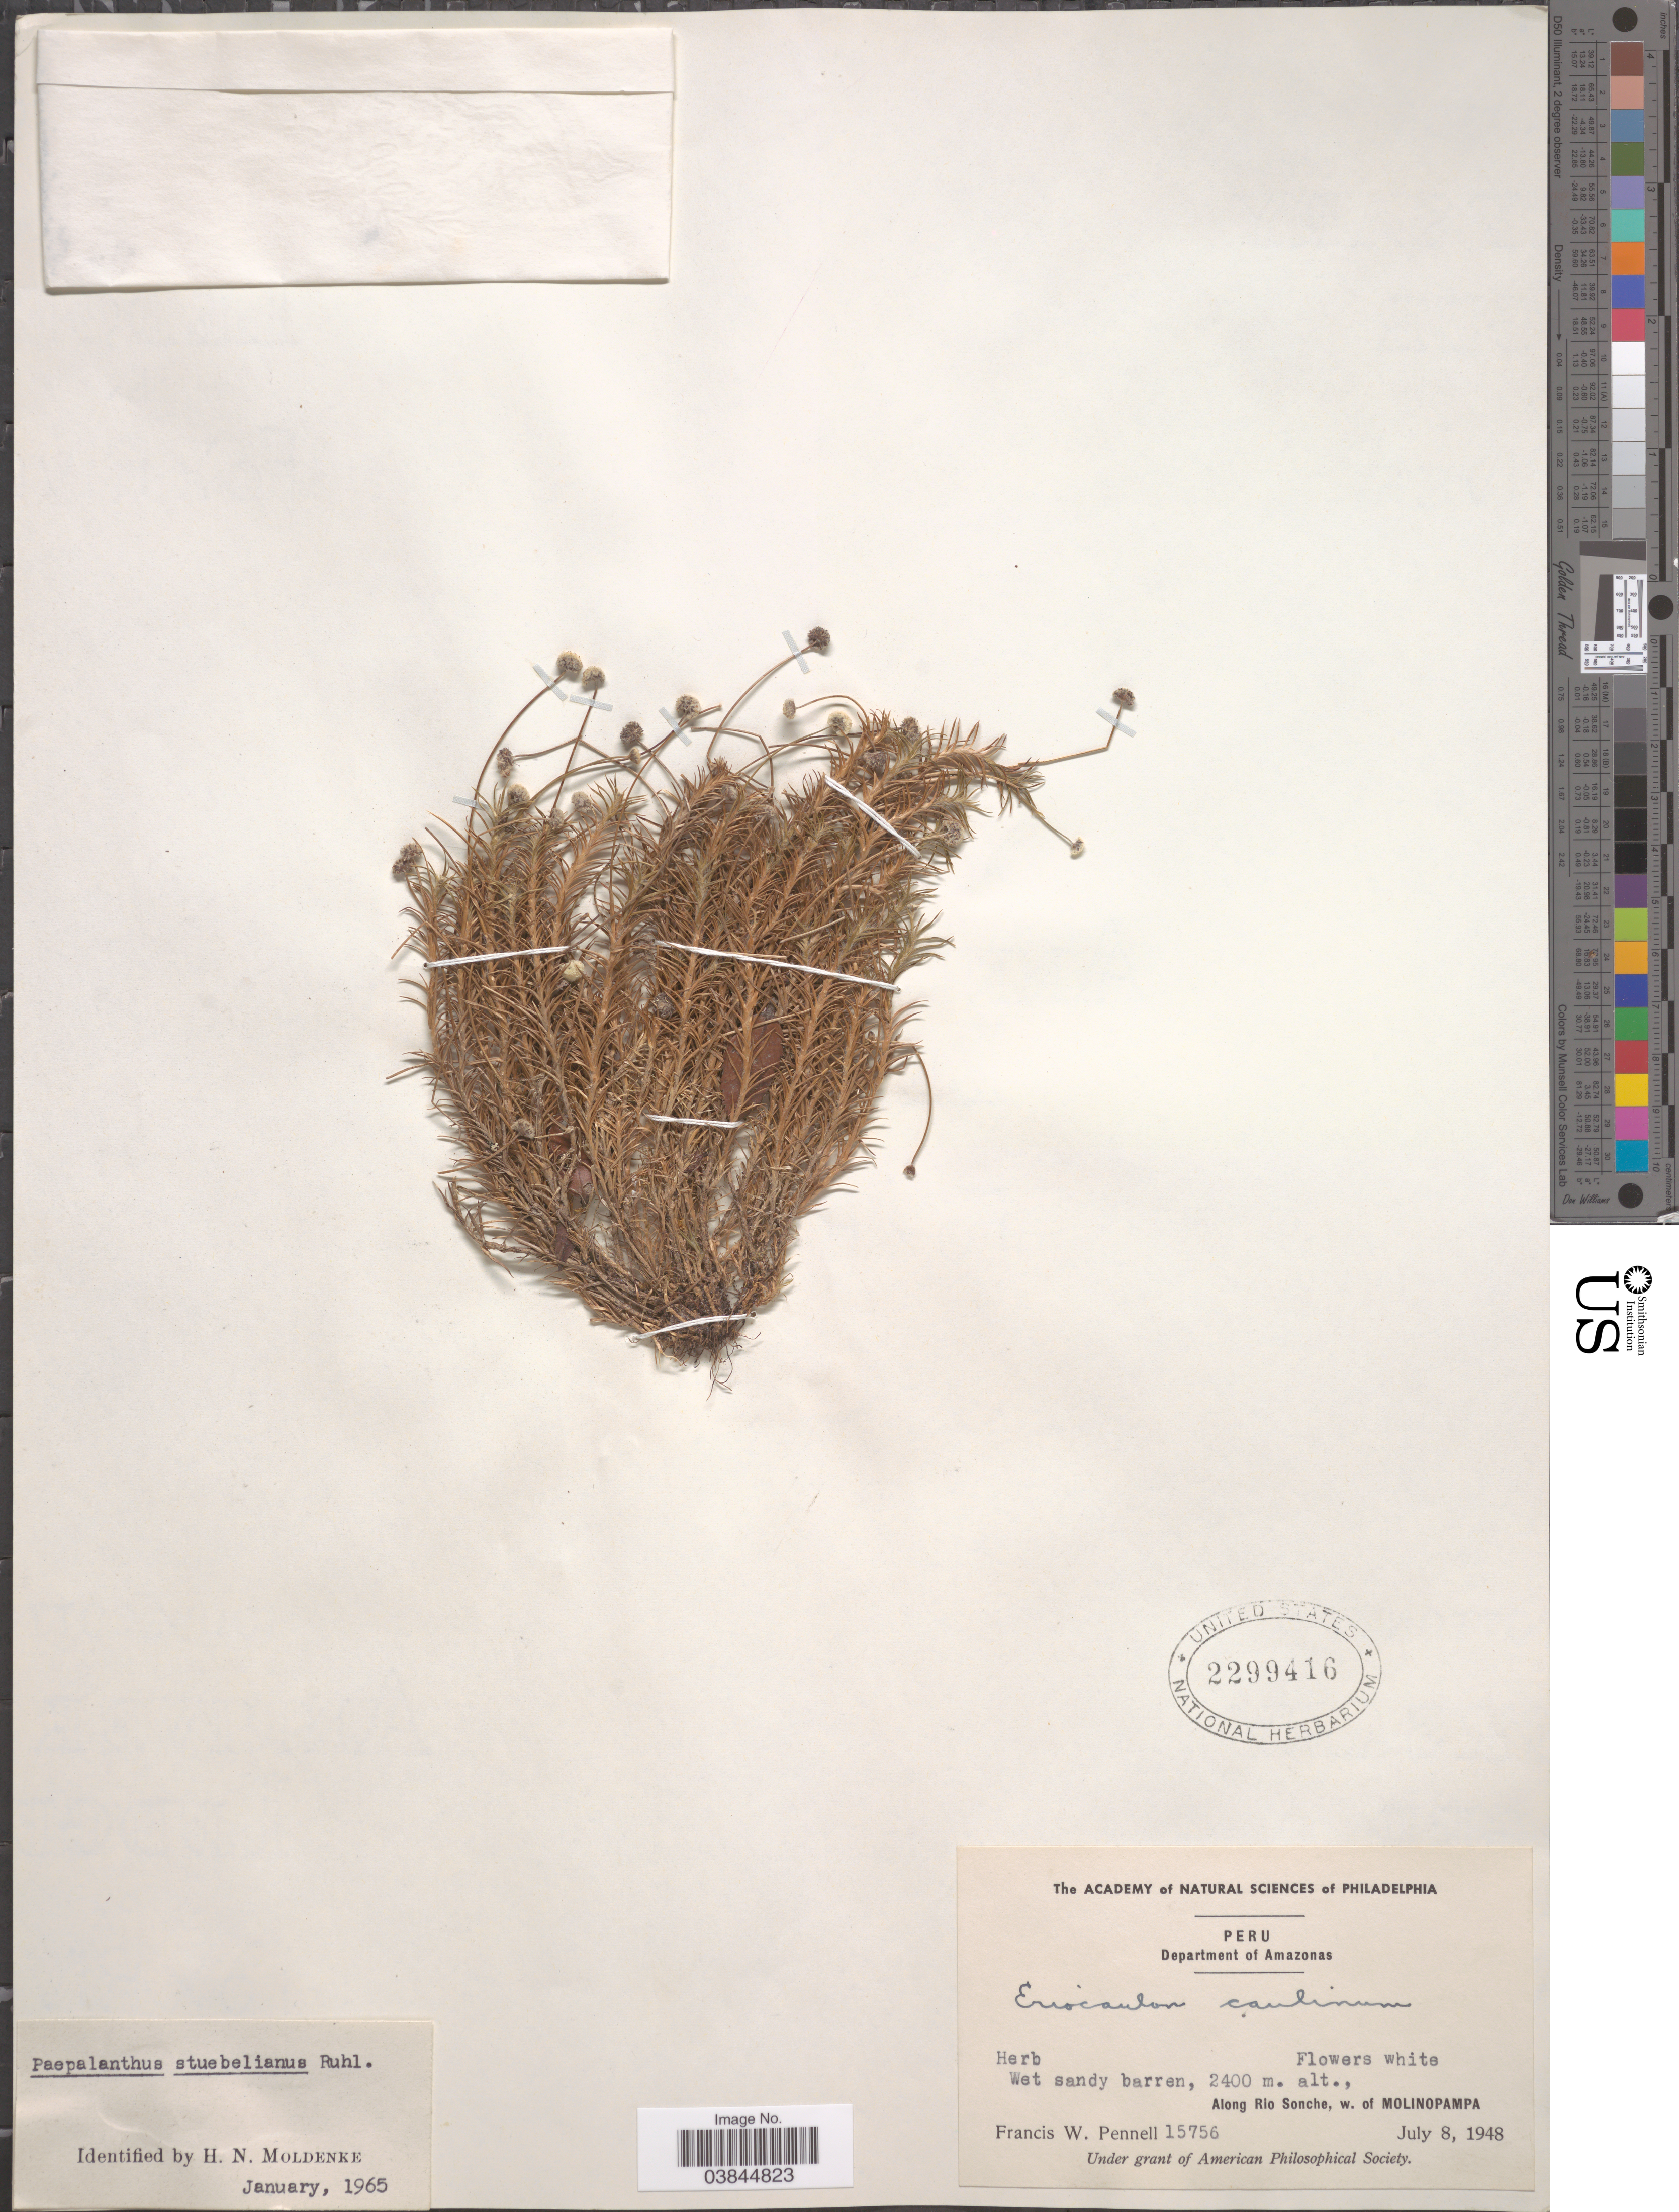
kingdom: Plantae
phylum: Tracheophyta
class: Liliopsida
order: Poales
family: Eriocaulaceae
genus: Paepalanthus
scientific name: Paepalanthus stuebelianus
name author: Ruhland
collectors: F. W. Pennell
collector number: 15756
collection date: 1948-07-08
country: Peru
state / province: Amazonas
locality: Department of Amazonas. Along Rio Sonche, w. of Molinopampa.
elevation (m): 2400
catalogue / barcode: US 2299416